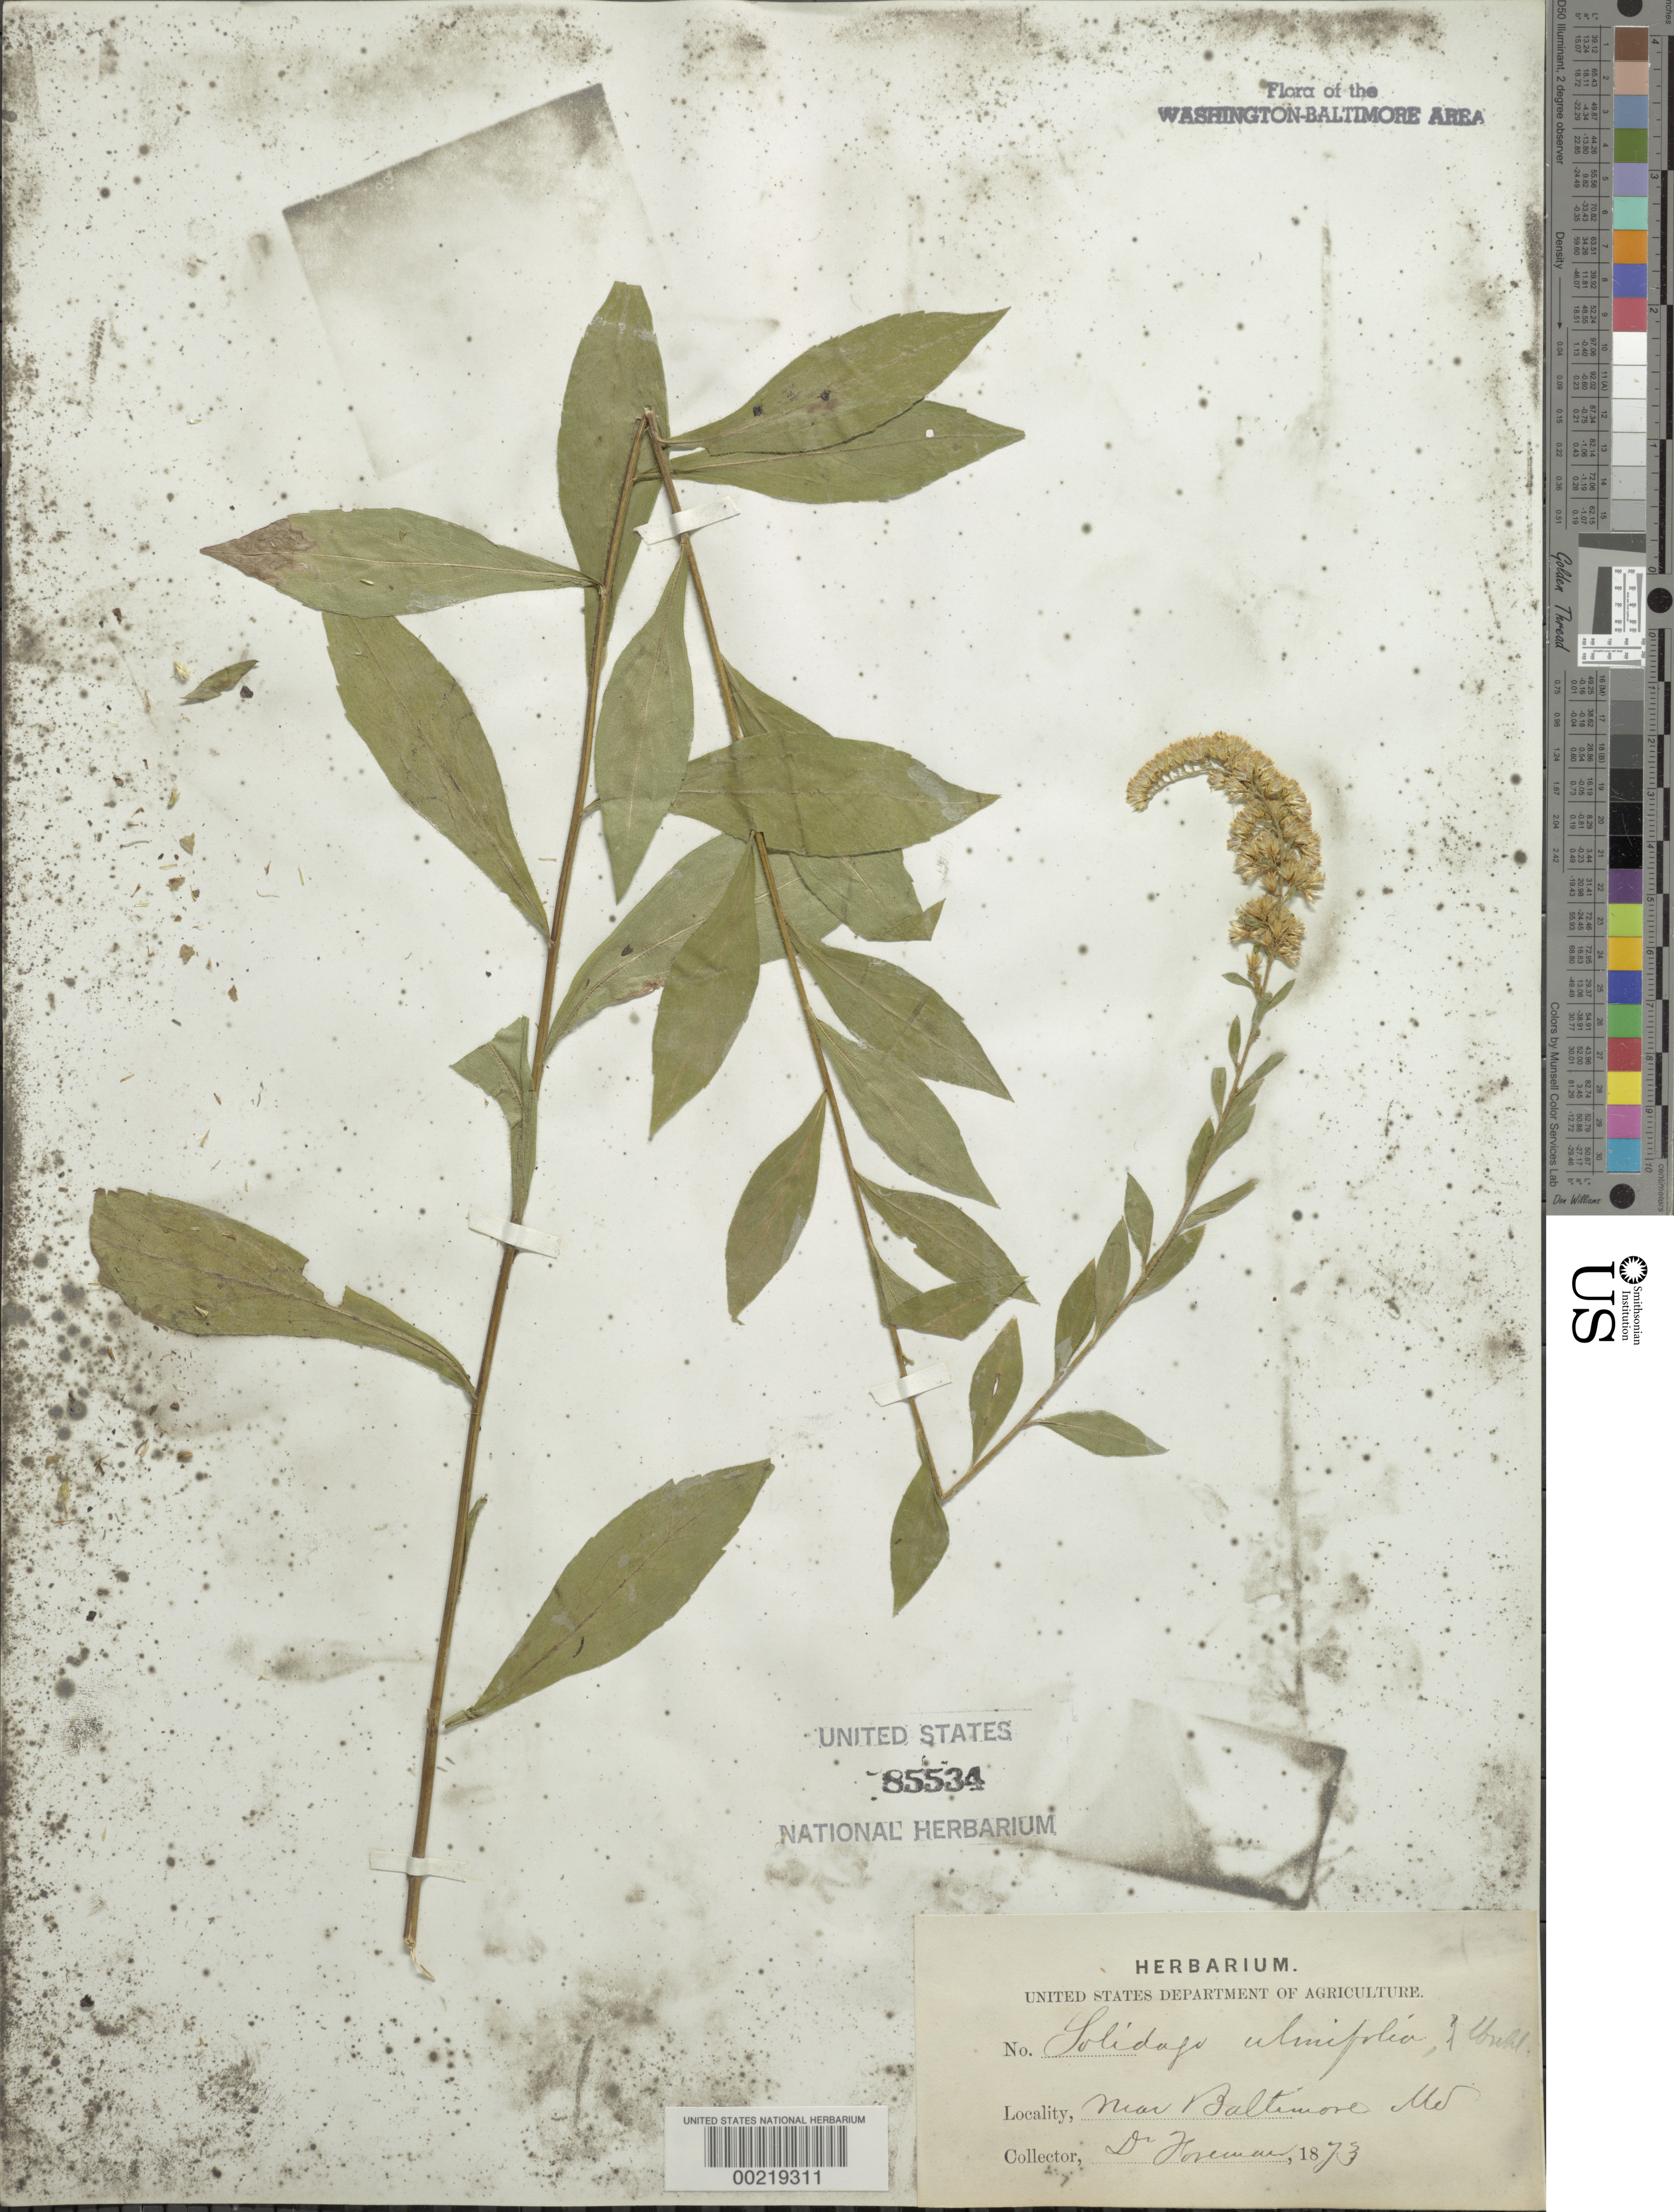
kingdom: Plantae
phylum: Tracheophyta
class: Magnoliopsida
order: Asterales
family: Asteraceae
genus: Solidago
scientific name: Solidago ulmifolia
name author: Muhl. ex Willd.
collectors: D. Foreman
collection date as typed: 1873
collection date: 1873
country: United States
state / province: Maryland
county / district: City of Baltimore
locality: Baltimore vicinity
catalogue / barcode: US 85534